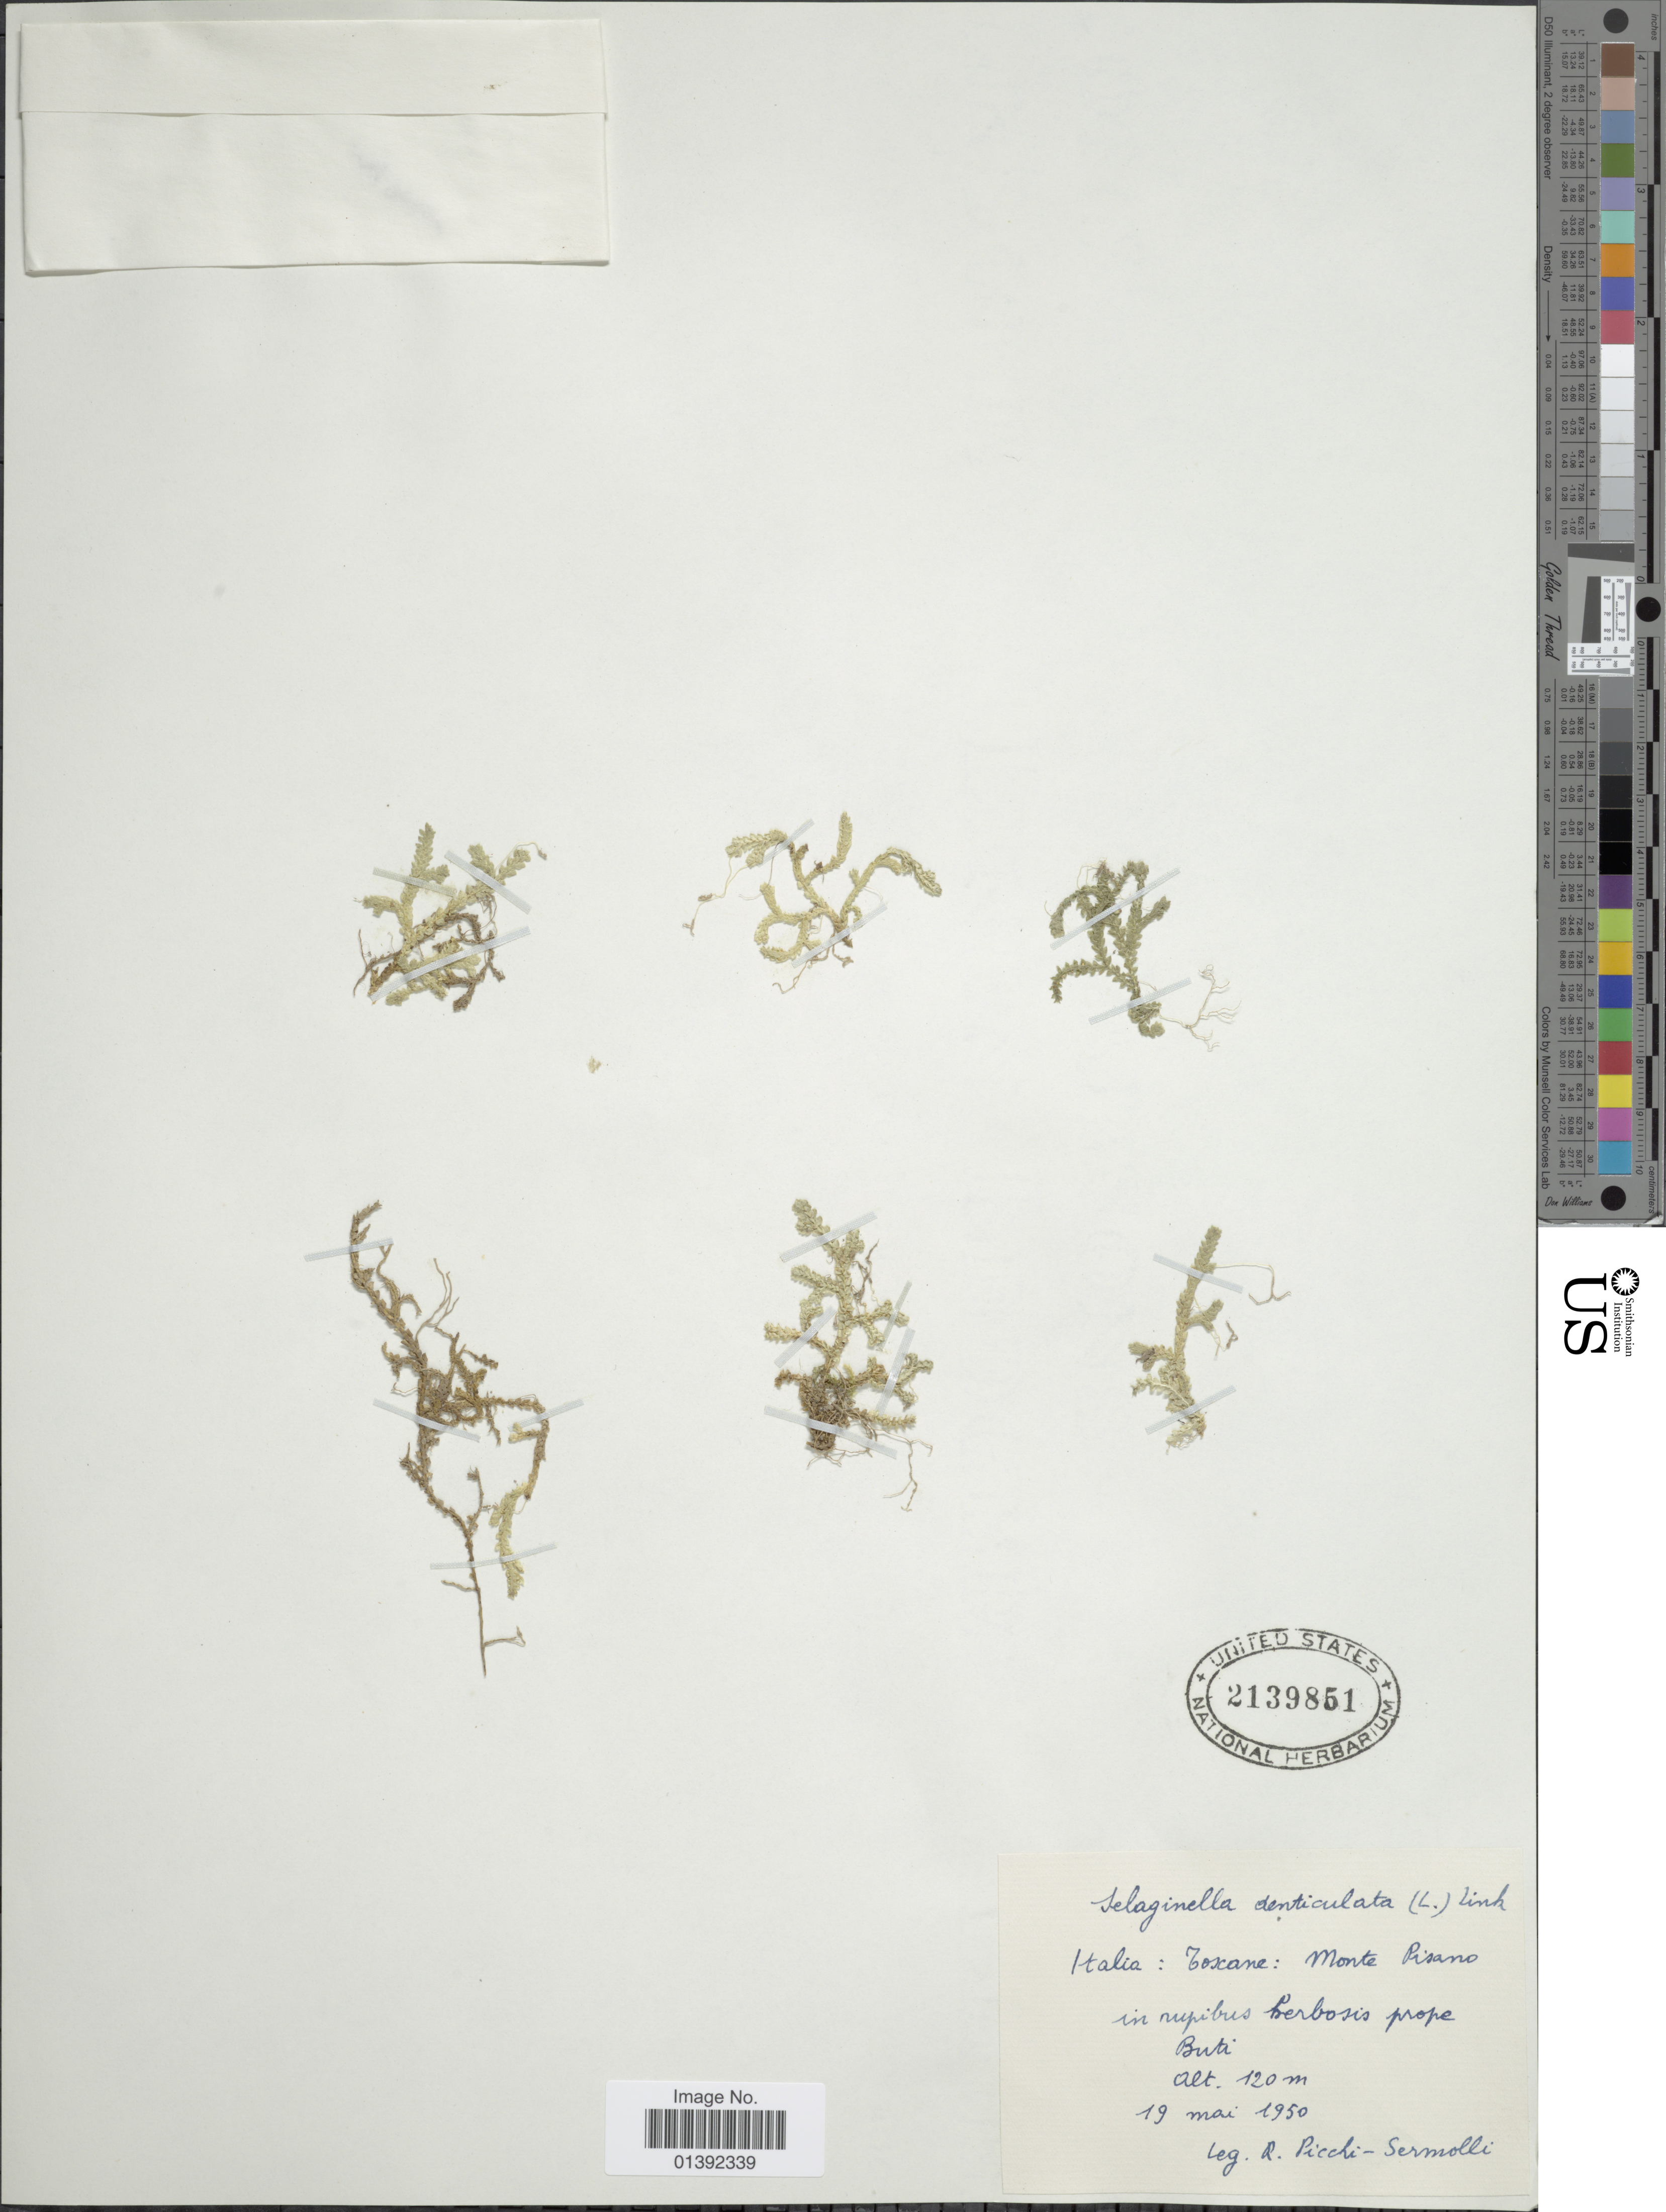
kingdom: Plantae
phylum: Tracheophyta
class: Lycopodiopsida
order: Selaginellales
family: Selaginellaceae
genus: Selaginella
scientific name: Selaginella denticulata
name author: (L.) Spring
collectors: R. E. Pichi-Sermolli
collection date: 1950-05-19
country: Italy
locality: Toxane: Monte Pisano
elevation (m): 120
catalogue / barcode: US 2139851